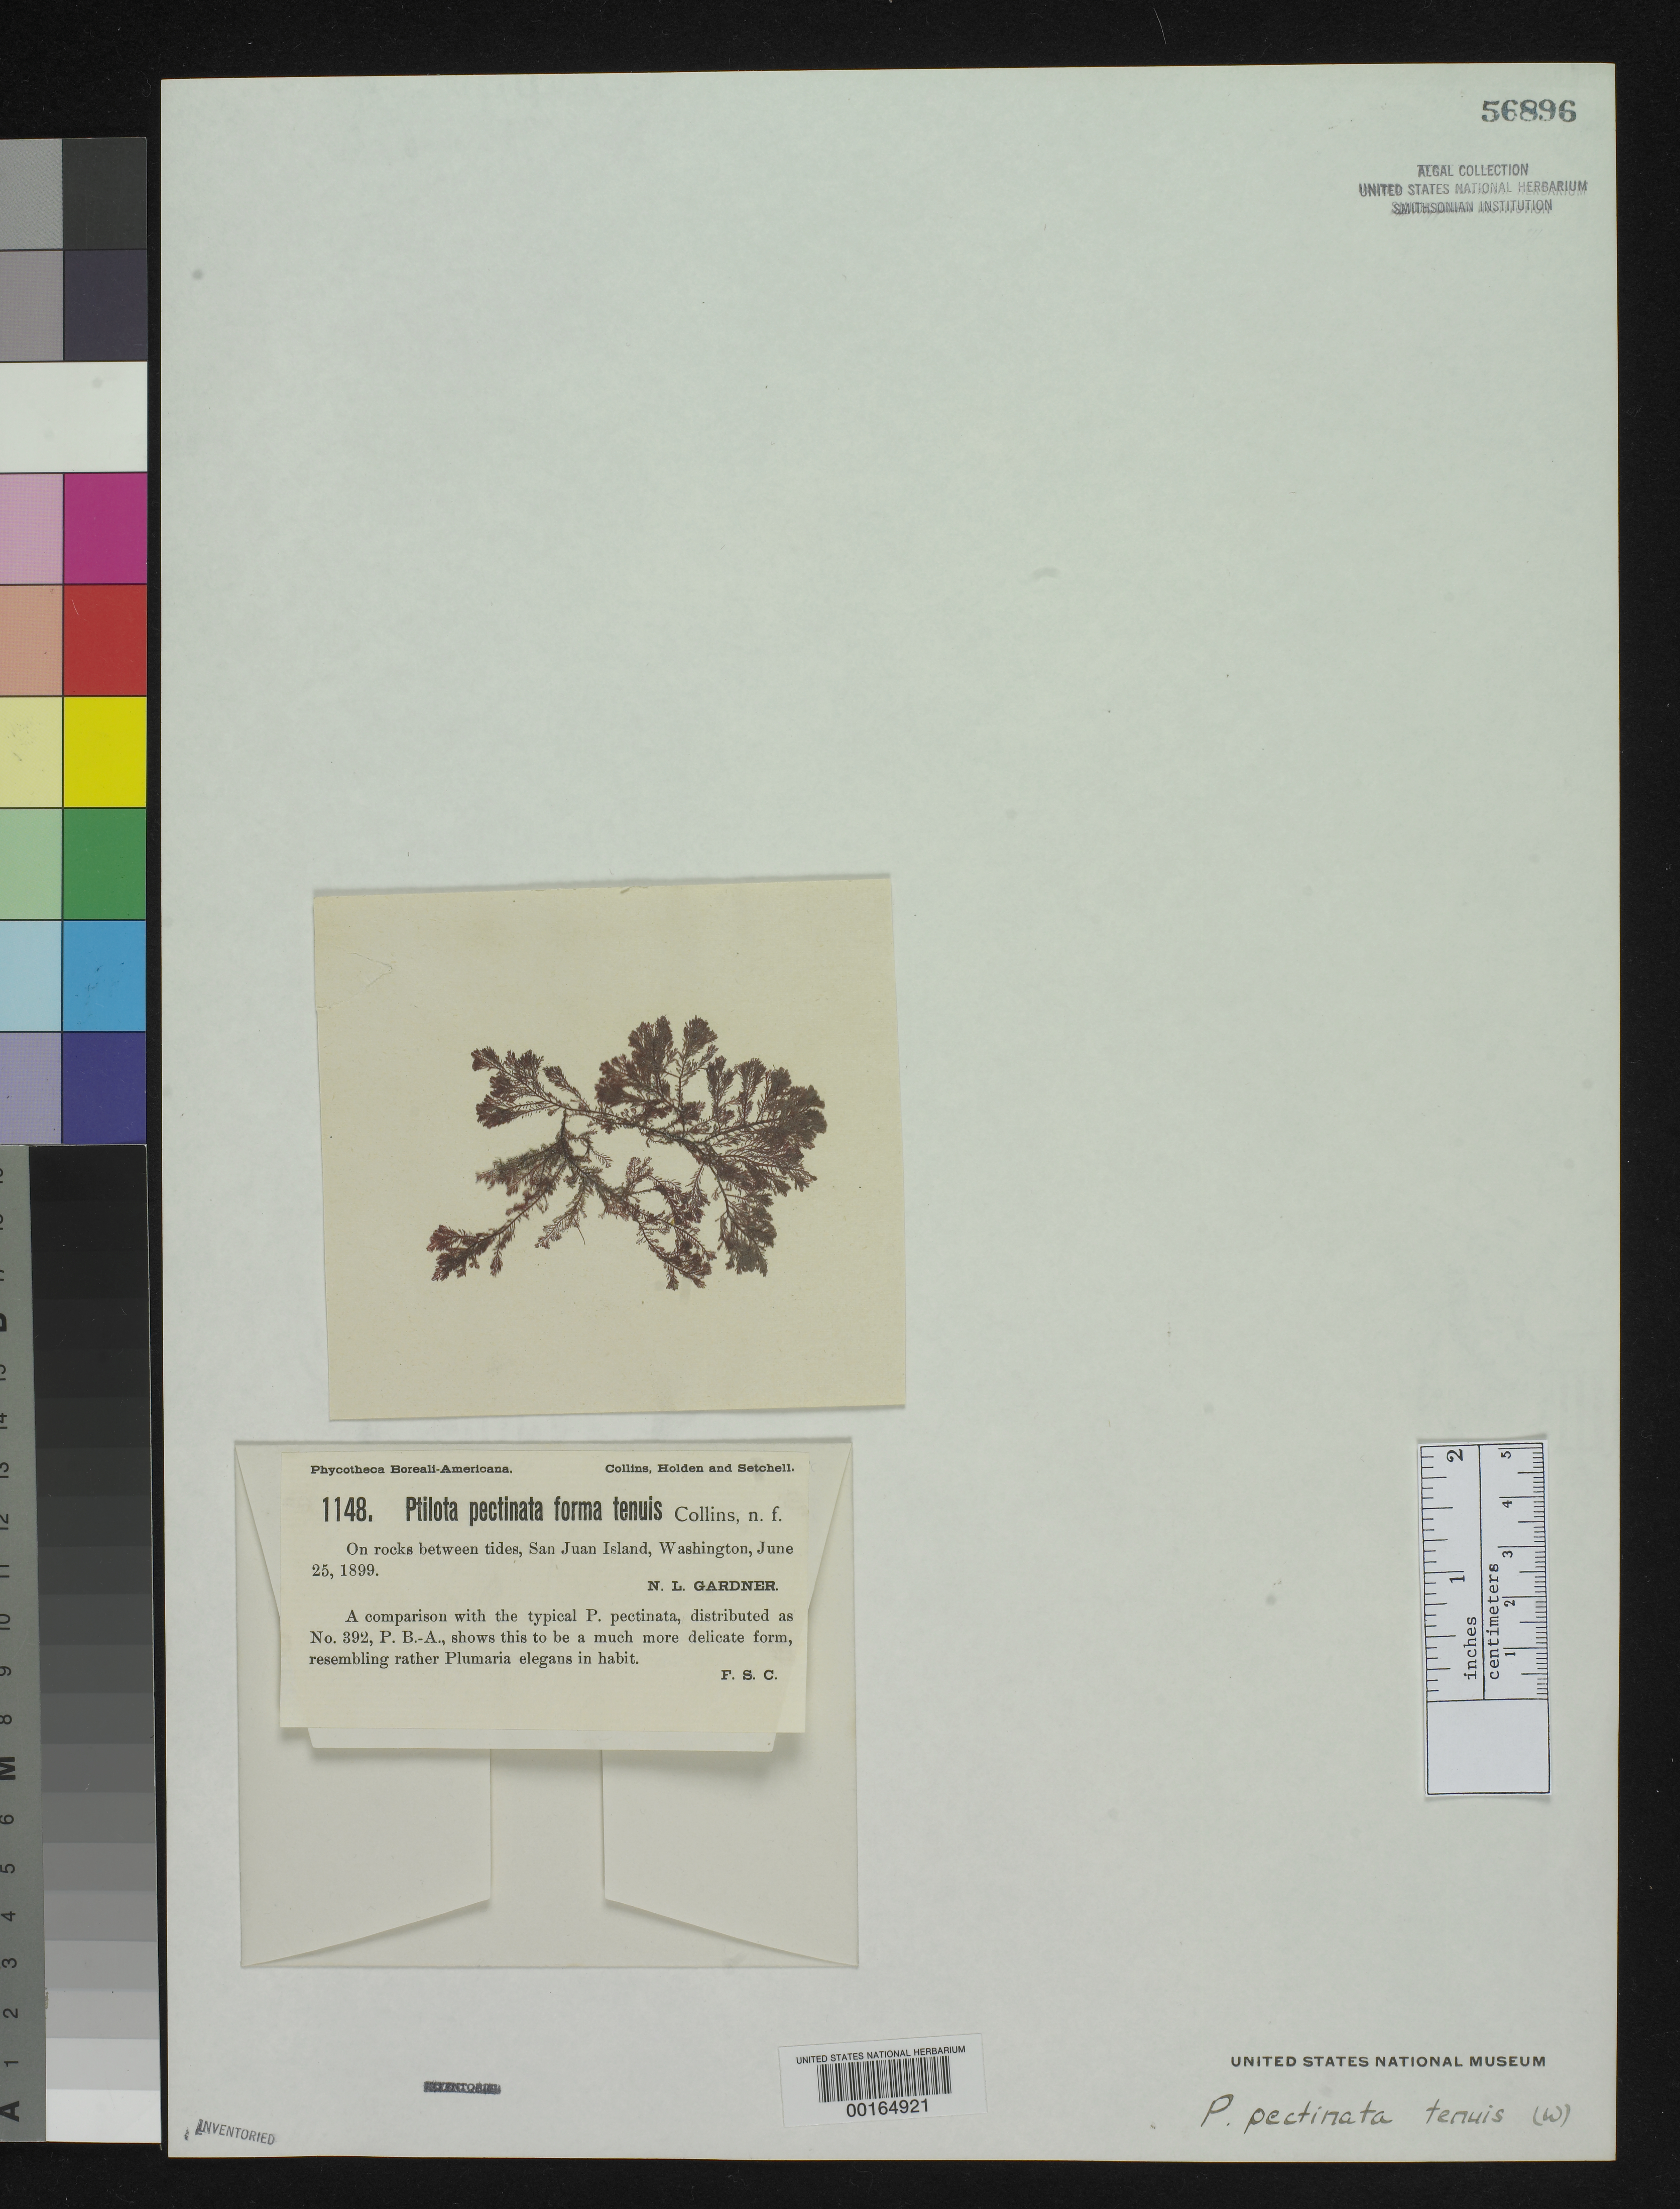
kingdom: Plantae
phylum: Rhodophyta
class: Florideophyceae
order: Ceramiales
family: Wrangeliaceae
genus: Ptilota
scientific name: Ptilota pectinata f. tenuis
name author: Collins in Collins et al.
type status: Isotype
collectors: N. Gardner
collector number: PB-A 1148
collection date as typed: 25 Jun 1899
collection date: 1899-06-25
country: United States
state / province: Washington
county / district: San Juan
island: San Juan Island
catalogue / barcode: US 56896